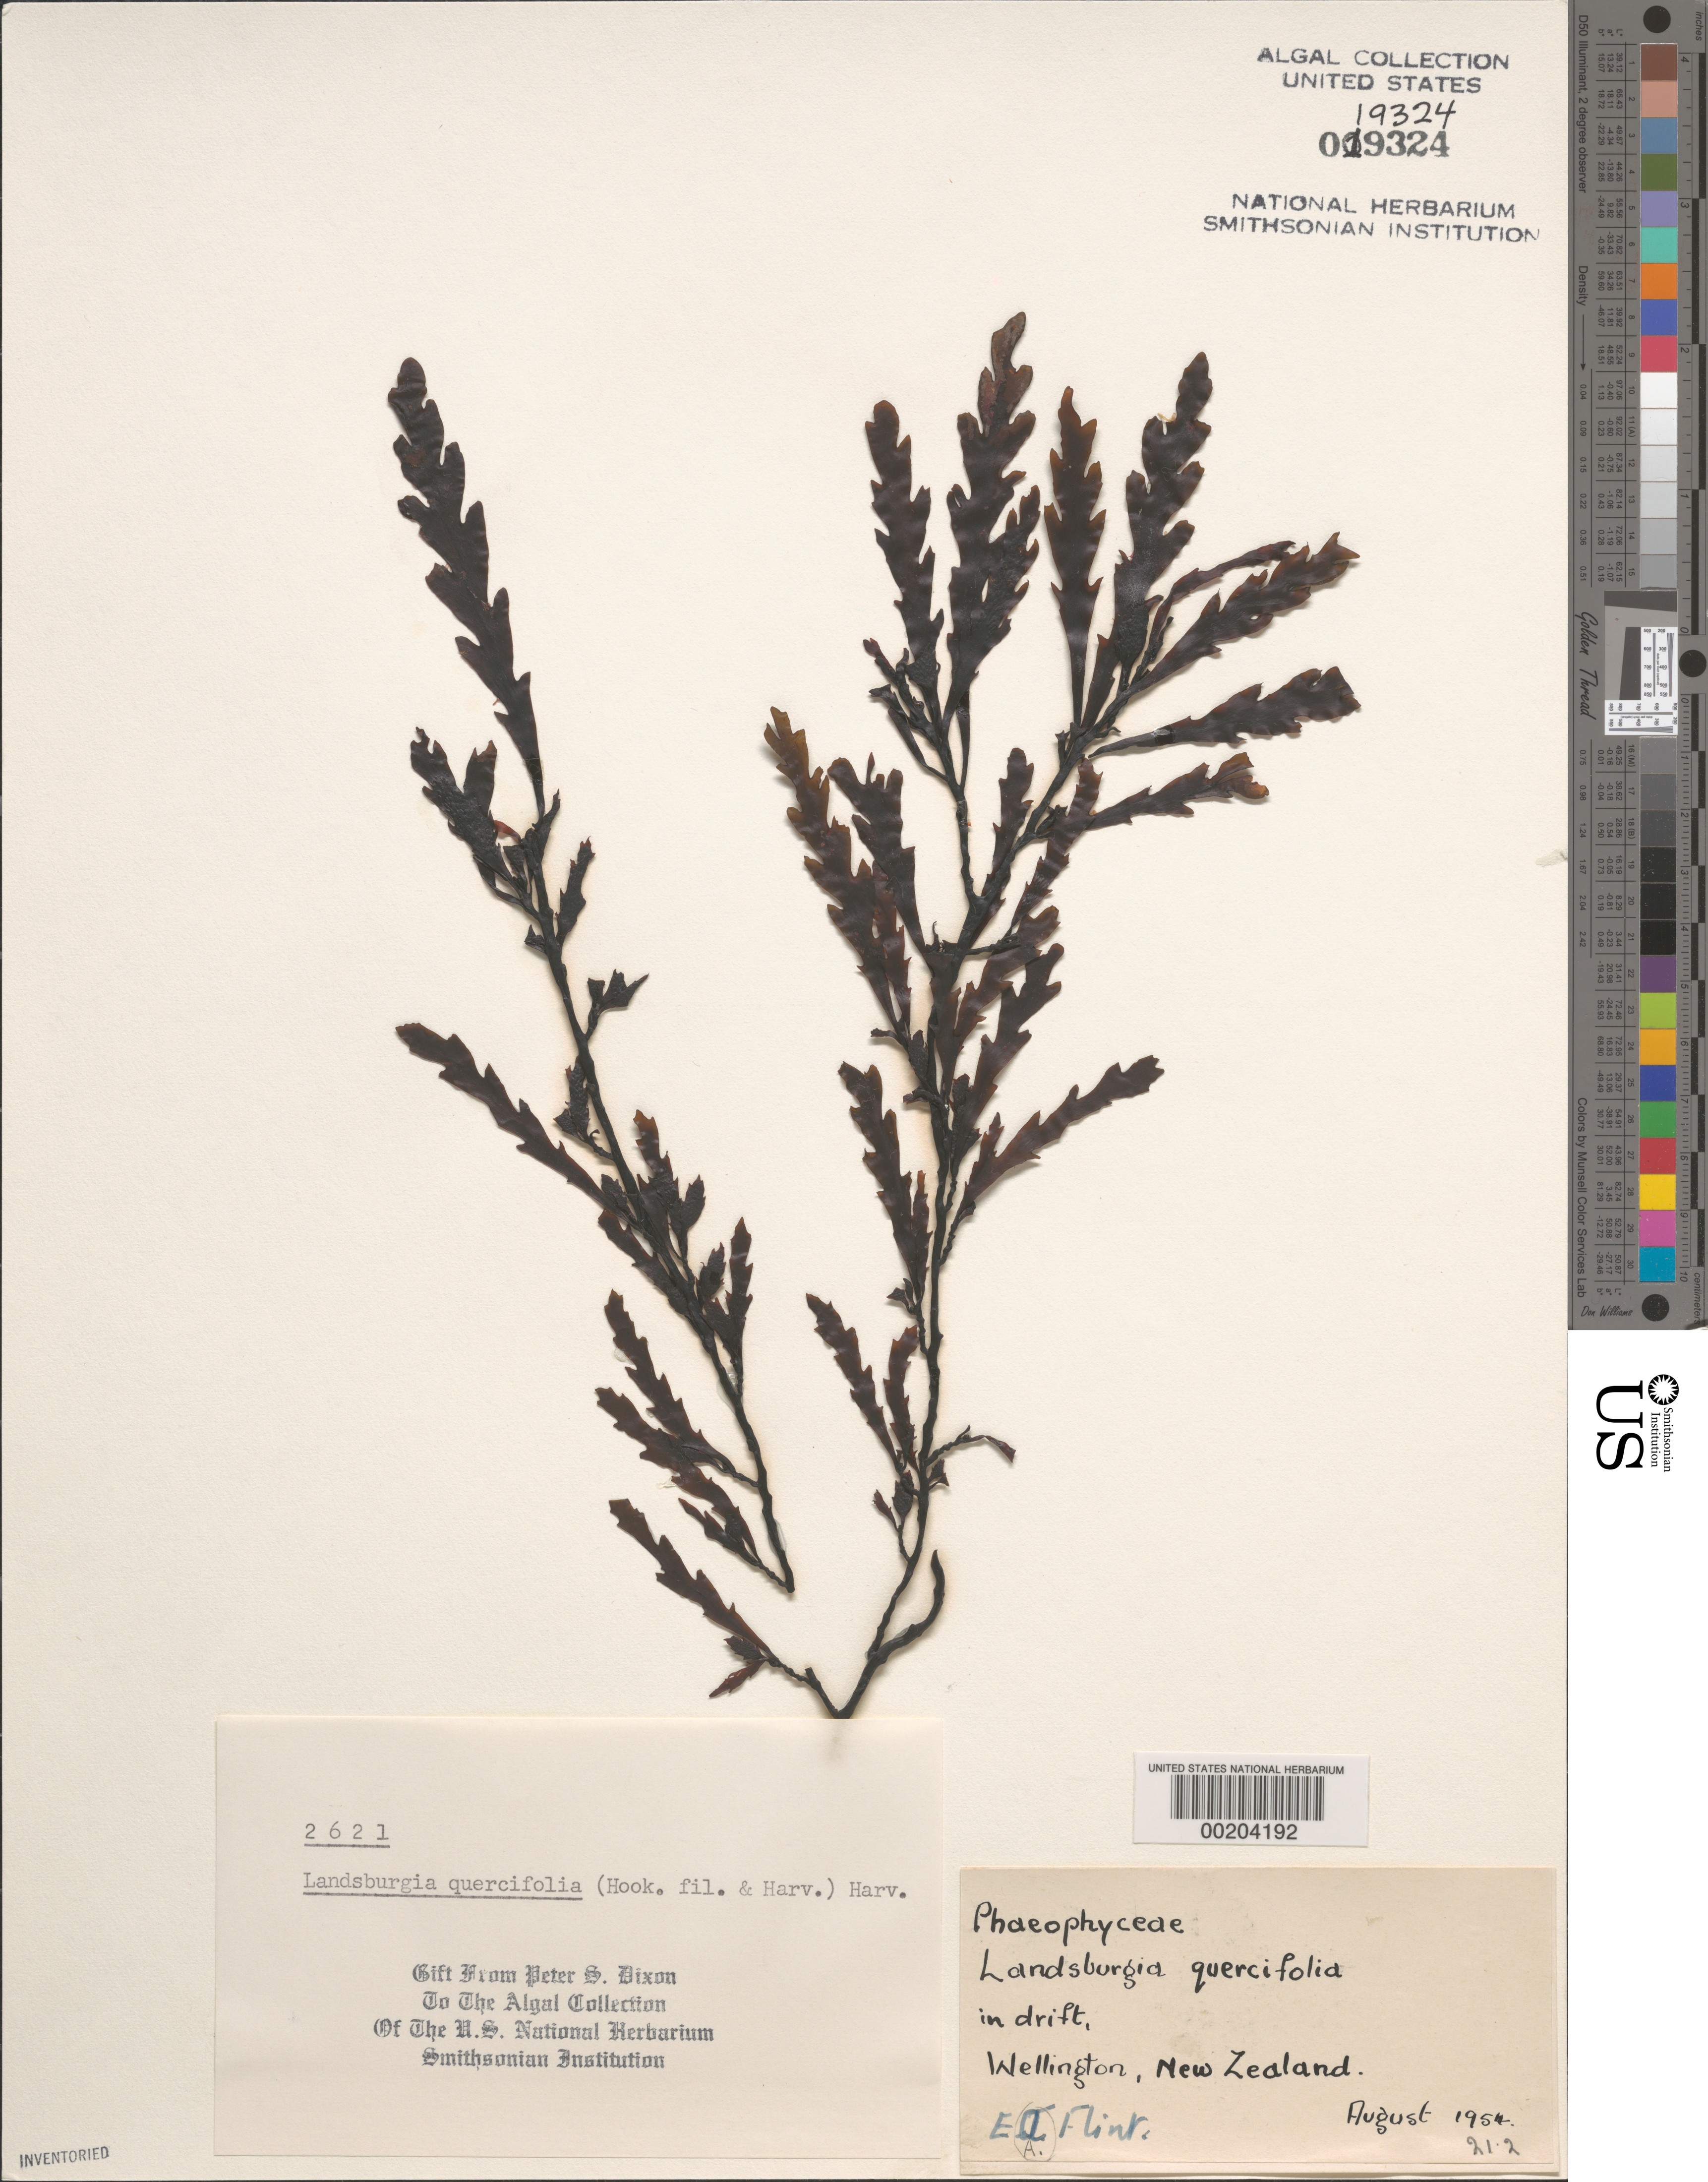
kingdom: Chromista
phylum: Ochrophyta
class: Phaeophyceae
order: Fucales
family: Sargassaceae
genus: Landsburgia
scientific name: Landsburgia quercifolia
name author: Harv.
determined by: Dixon, P. S.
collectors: E. Flint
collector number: PSD 2621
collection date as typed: Aug 1954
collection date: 1954-08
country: New Zealand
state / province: Wellington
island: North Island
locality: Wellington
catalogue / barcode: US 19324